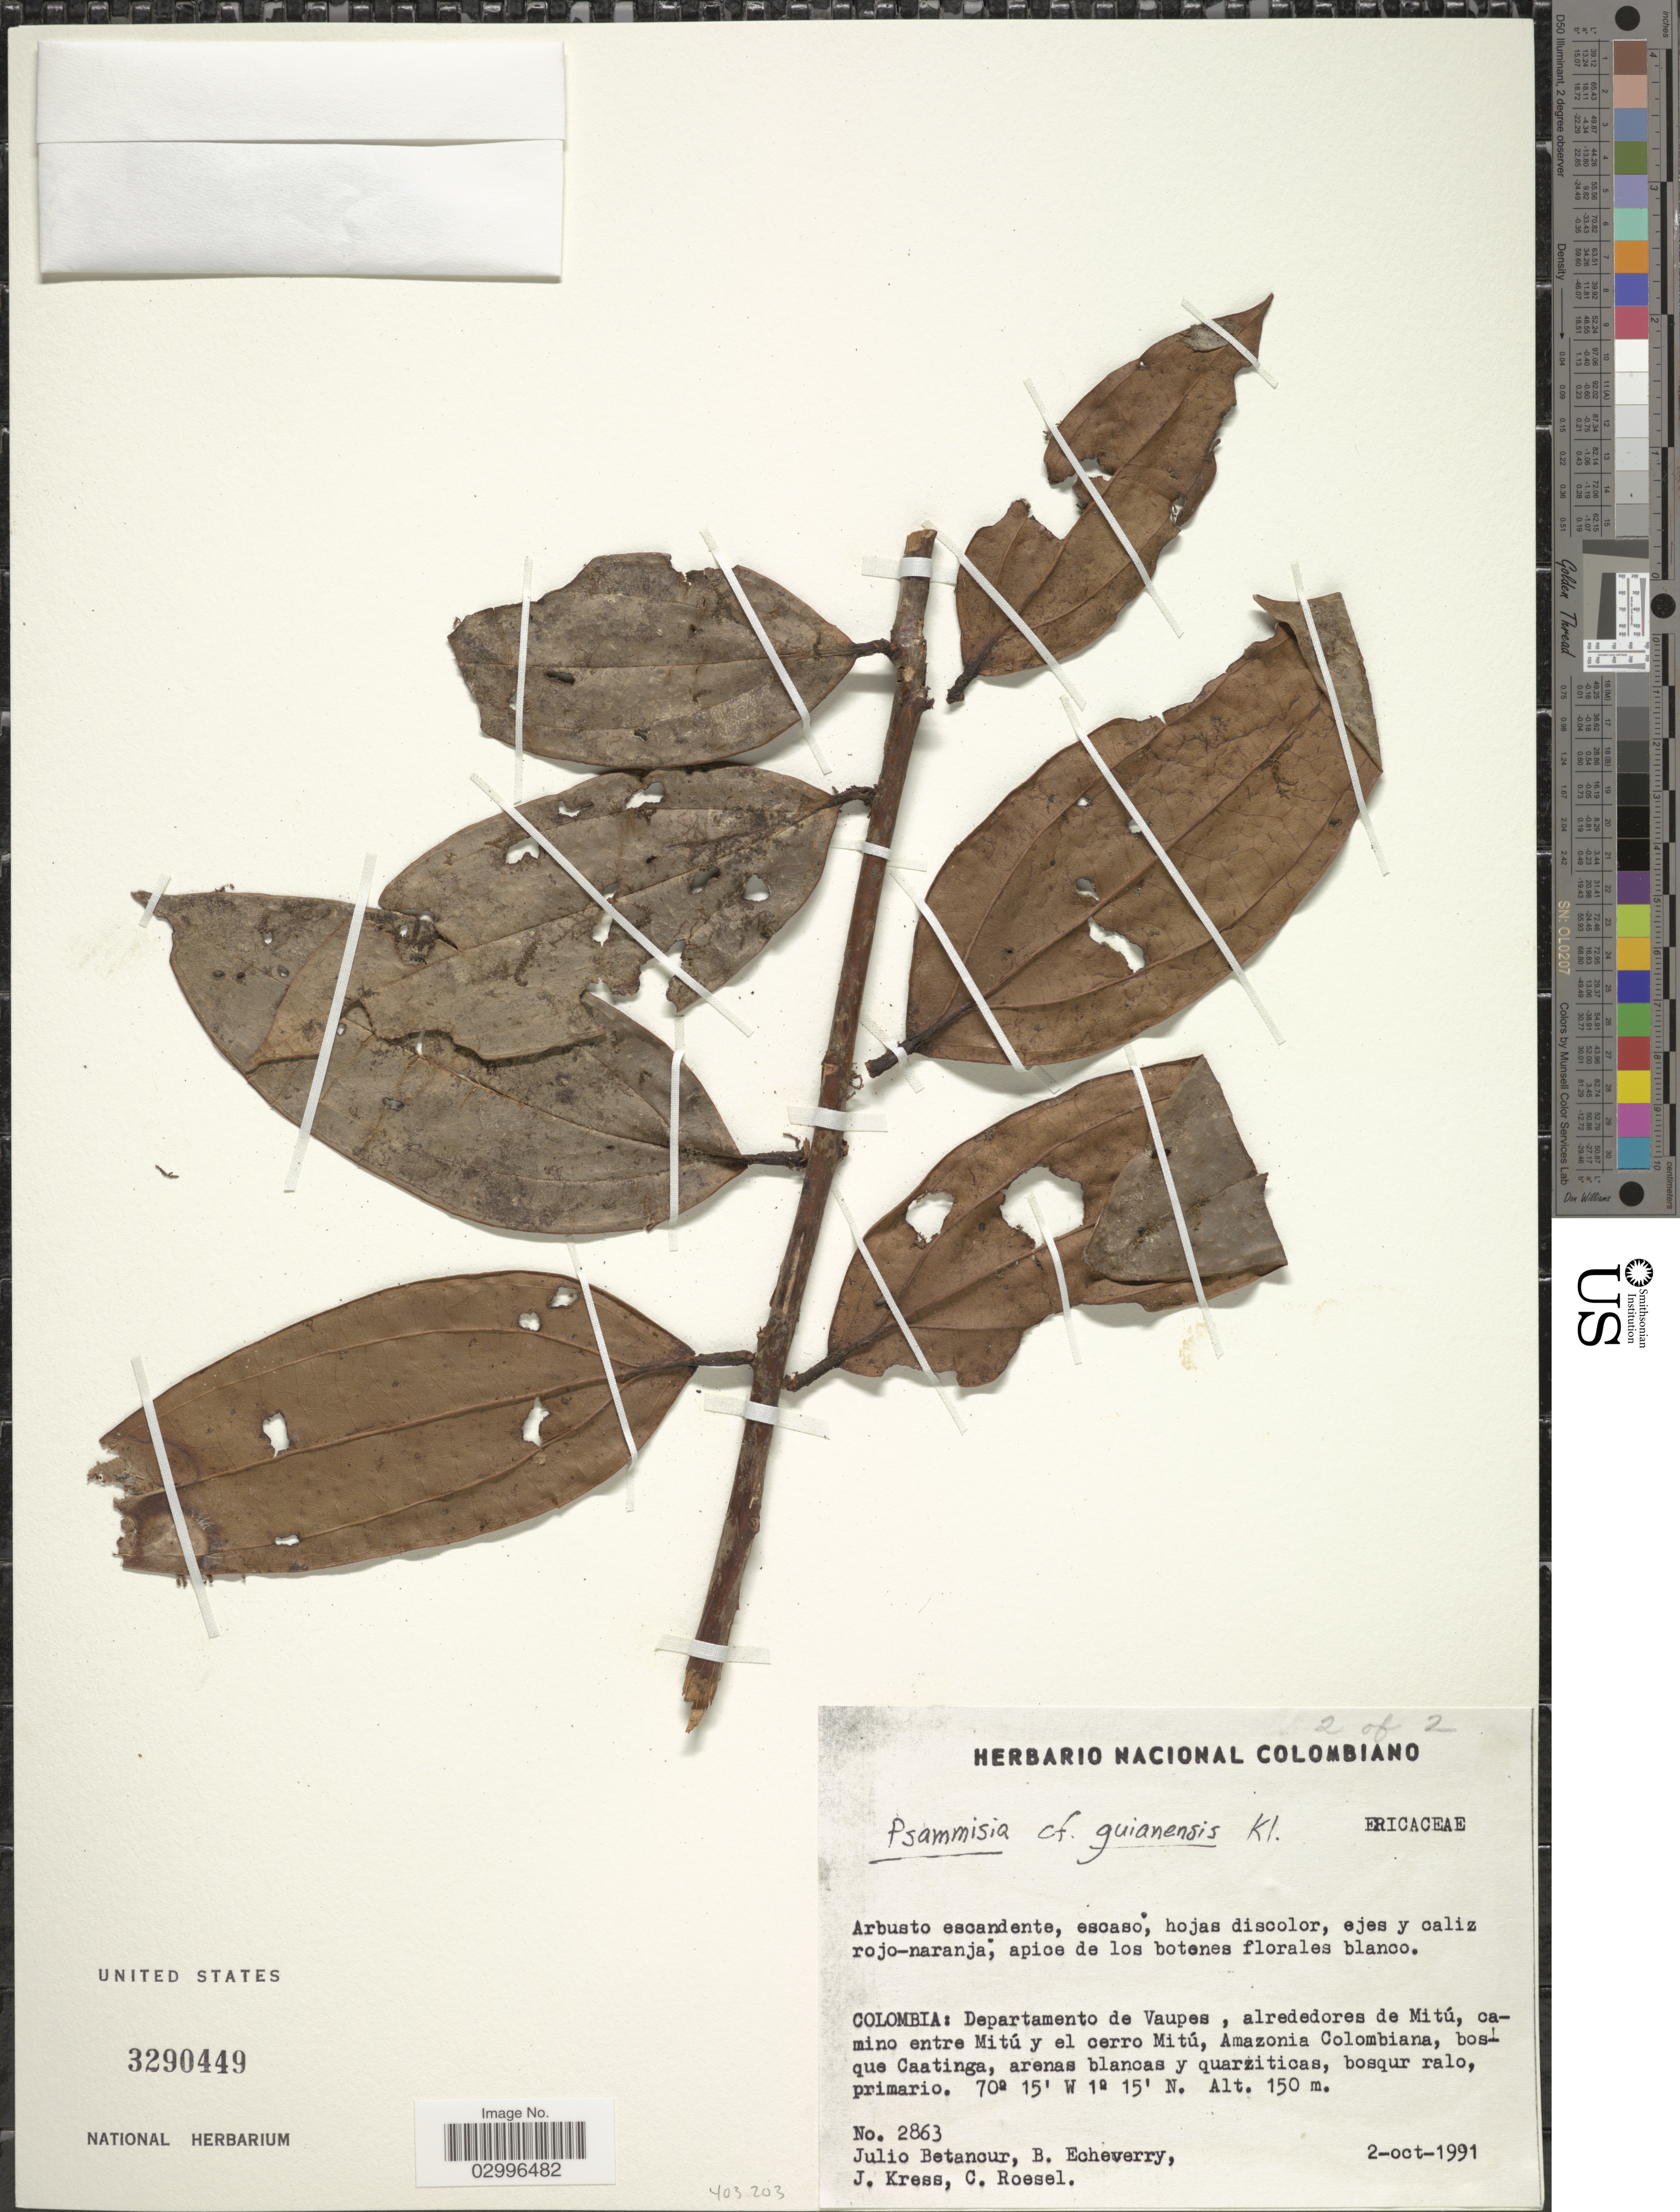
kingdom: Plantae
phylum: Tracheophyta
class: Magnoliopsida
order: Ericales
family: Ericaceae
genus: Psammisia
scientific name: Psammisia guianensis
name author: Klotzsch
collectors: J. Betancur, B. Echeverry, J. Kress & C. S. Roesel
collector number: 2863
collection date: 1991-10-02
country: Colombia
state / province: Vaupés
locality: Departamento de Vaupes, alrededores de Mitú, camino entre Mitú y el cerro Mitú, Amazonia Colombiana, bosque Caatinga.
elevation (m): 150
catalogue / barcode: US 3290449